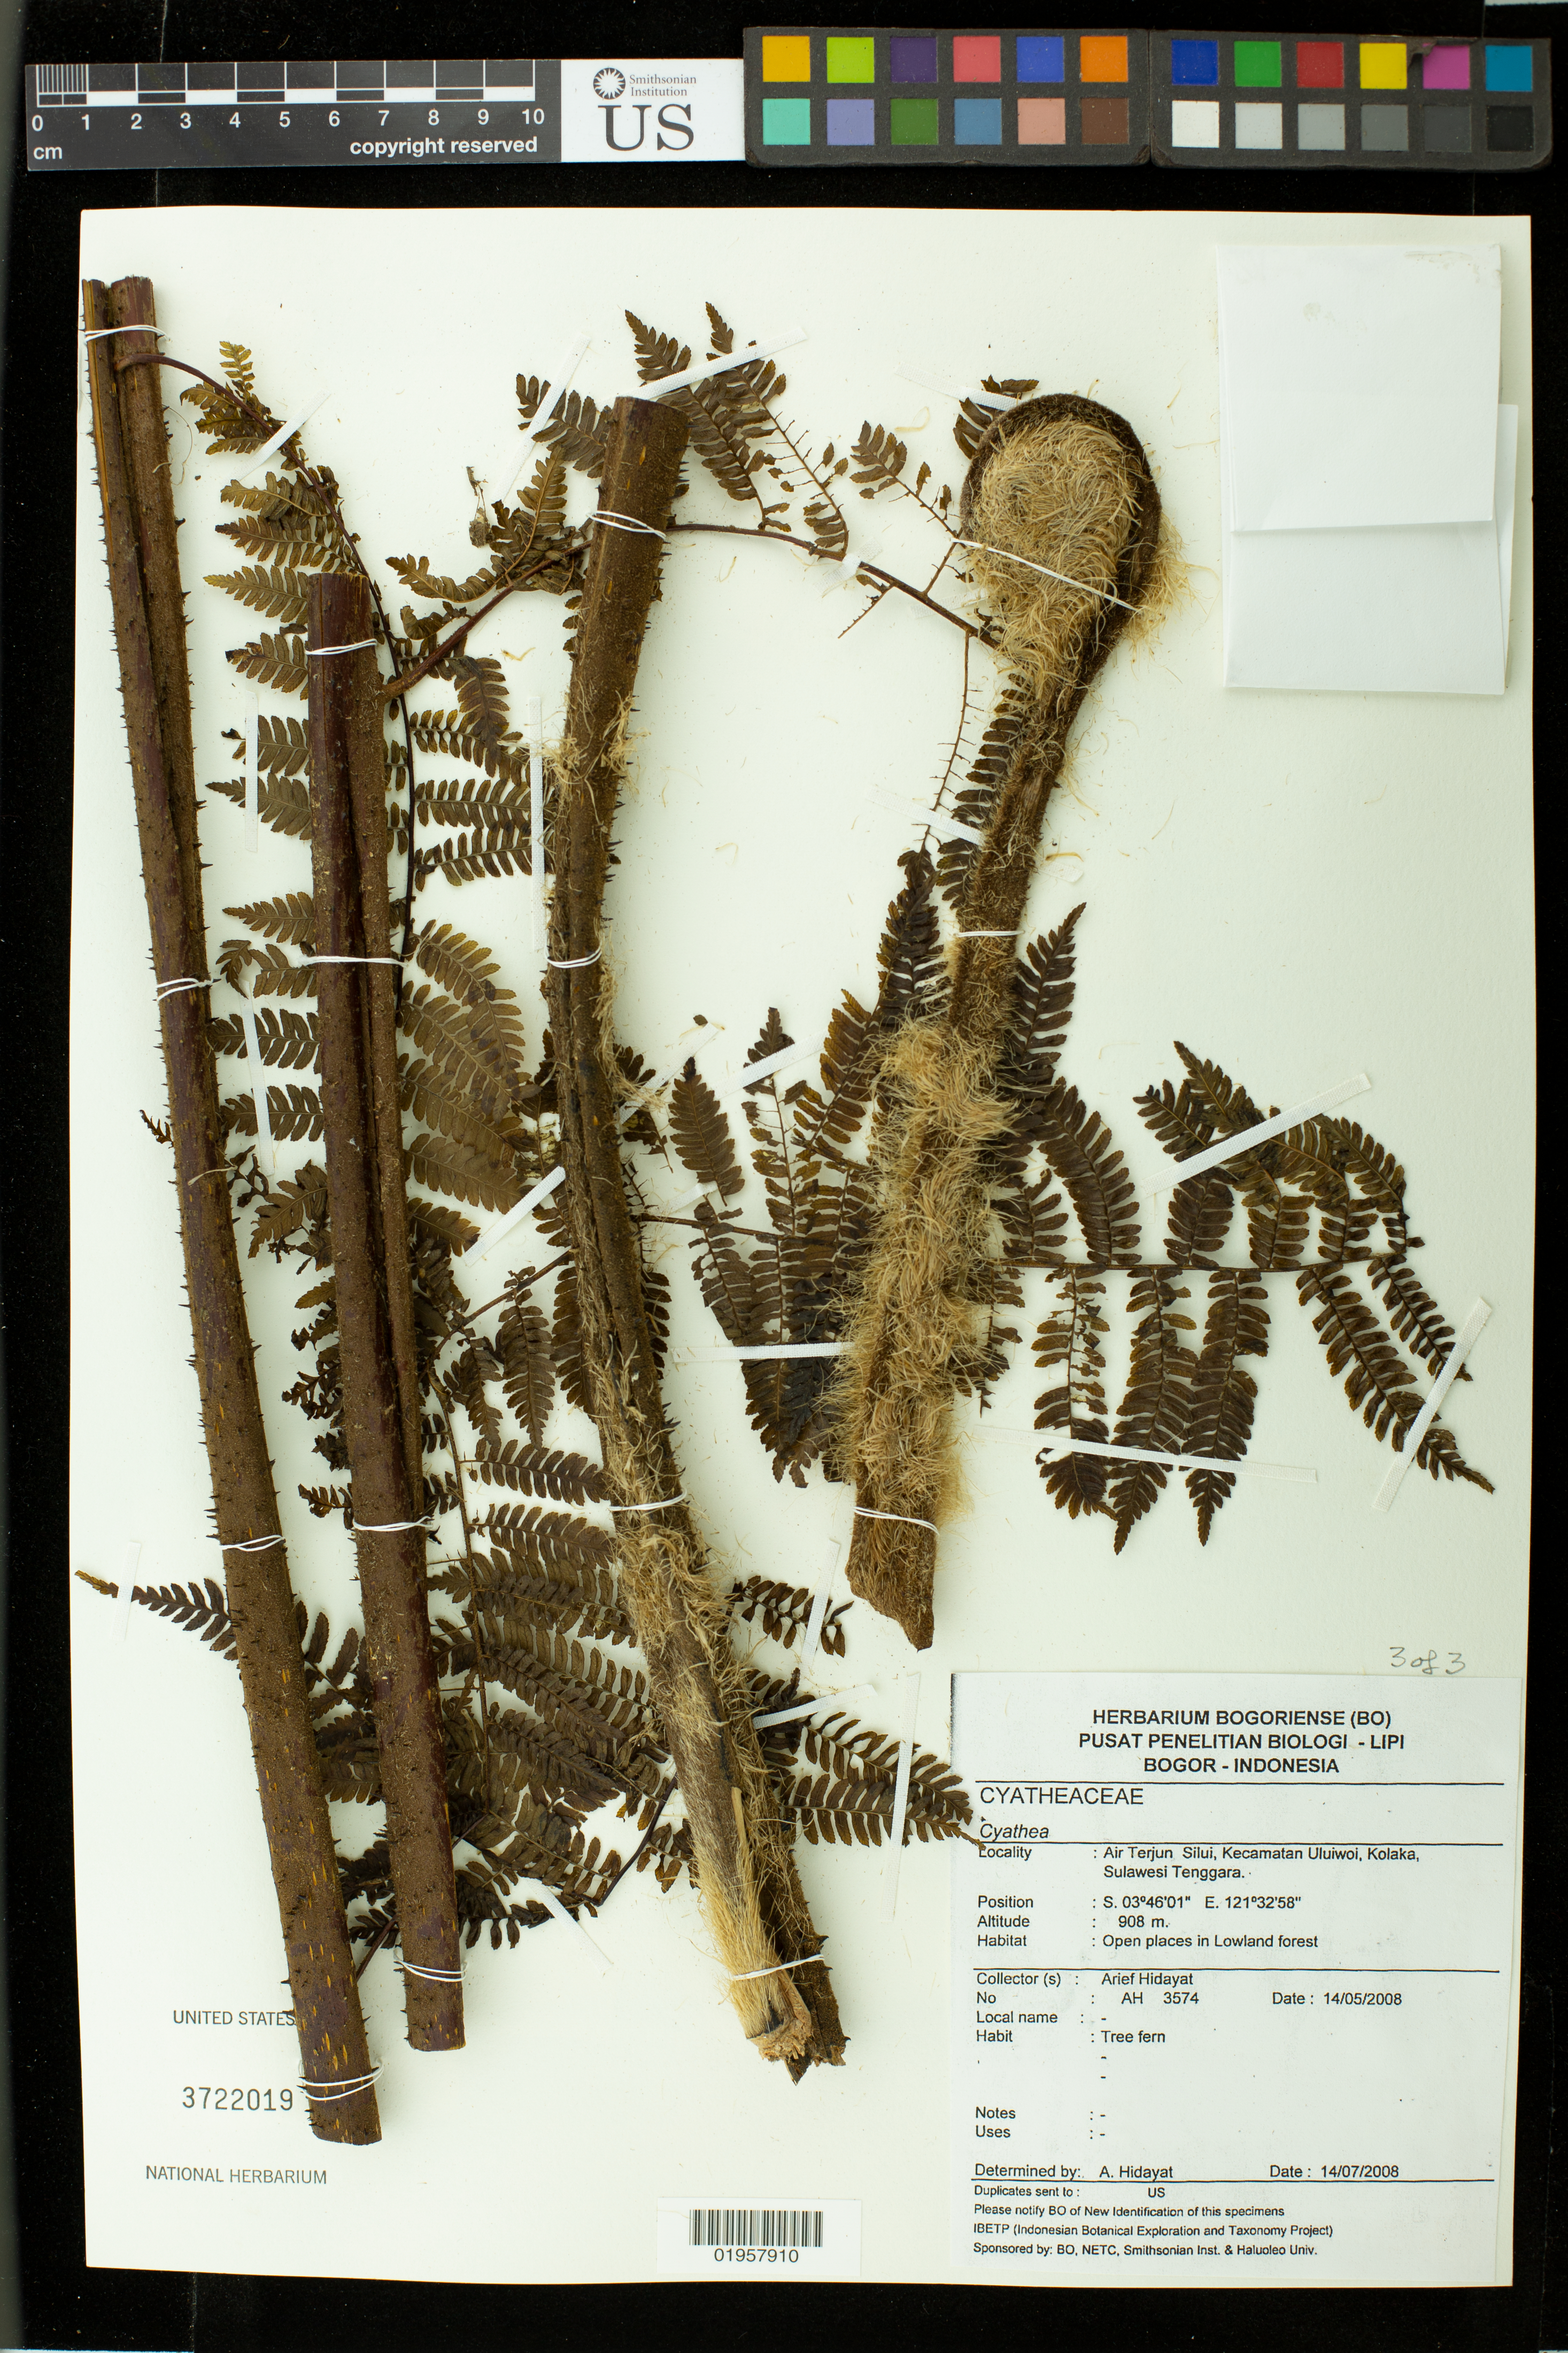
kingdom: Plantae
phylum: Tracheophyta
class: Polypodiopsida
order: Cyatheales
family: Cyatheaceae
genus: Cyathea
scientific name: Cyathea sp.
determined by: Hidayat, Arief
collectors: A. Hidayat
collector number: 3574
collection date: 2008-05-14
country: Indonesia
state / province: Sulawesi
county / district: Sulawesi Tenggara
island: Sulawesi Island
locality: Sulawesi Tenggara [South-East Sulawesi]. Air Terjun Silui, Kecamatan Uluiwoi, Kolaka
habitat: Open places in lowland forest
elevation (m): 908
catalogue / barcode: US 3722019